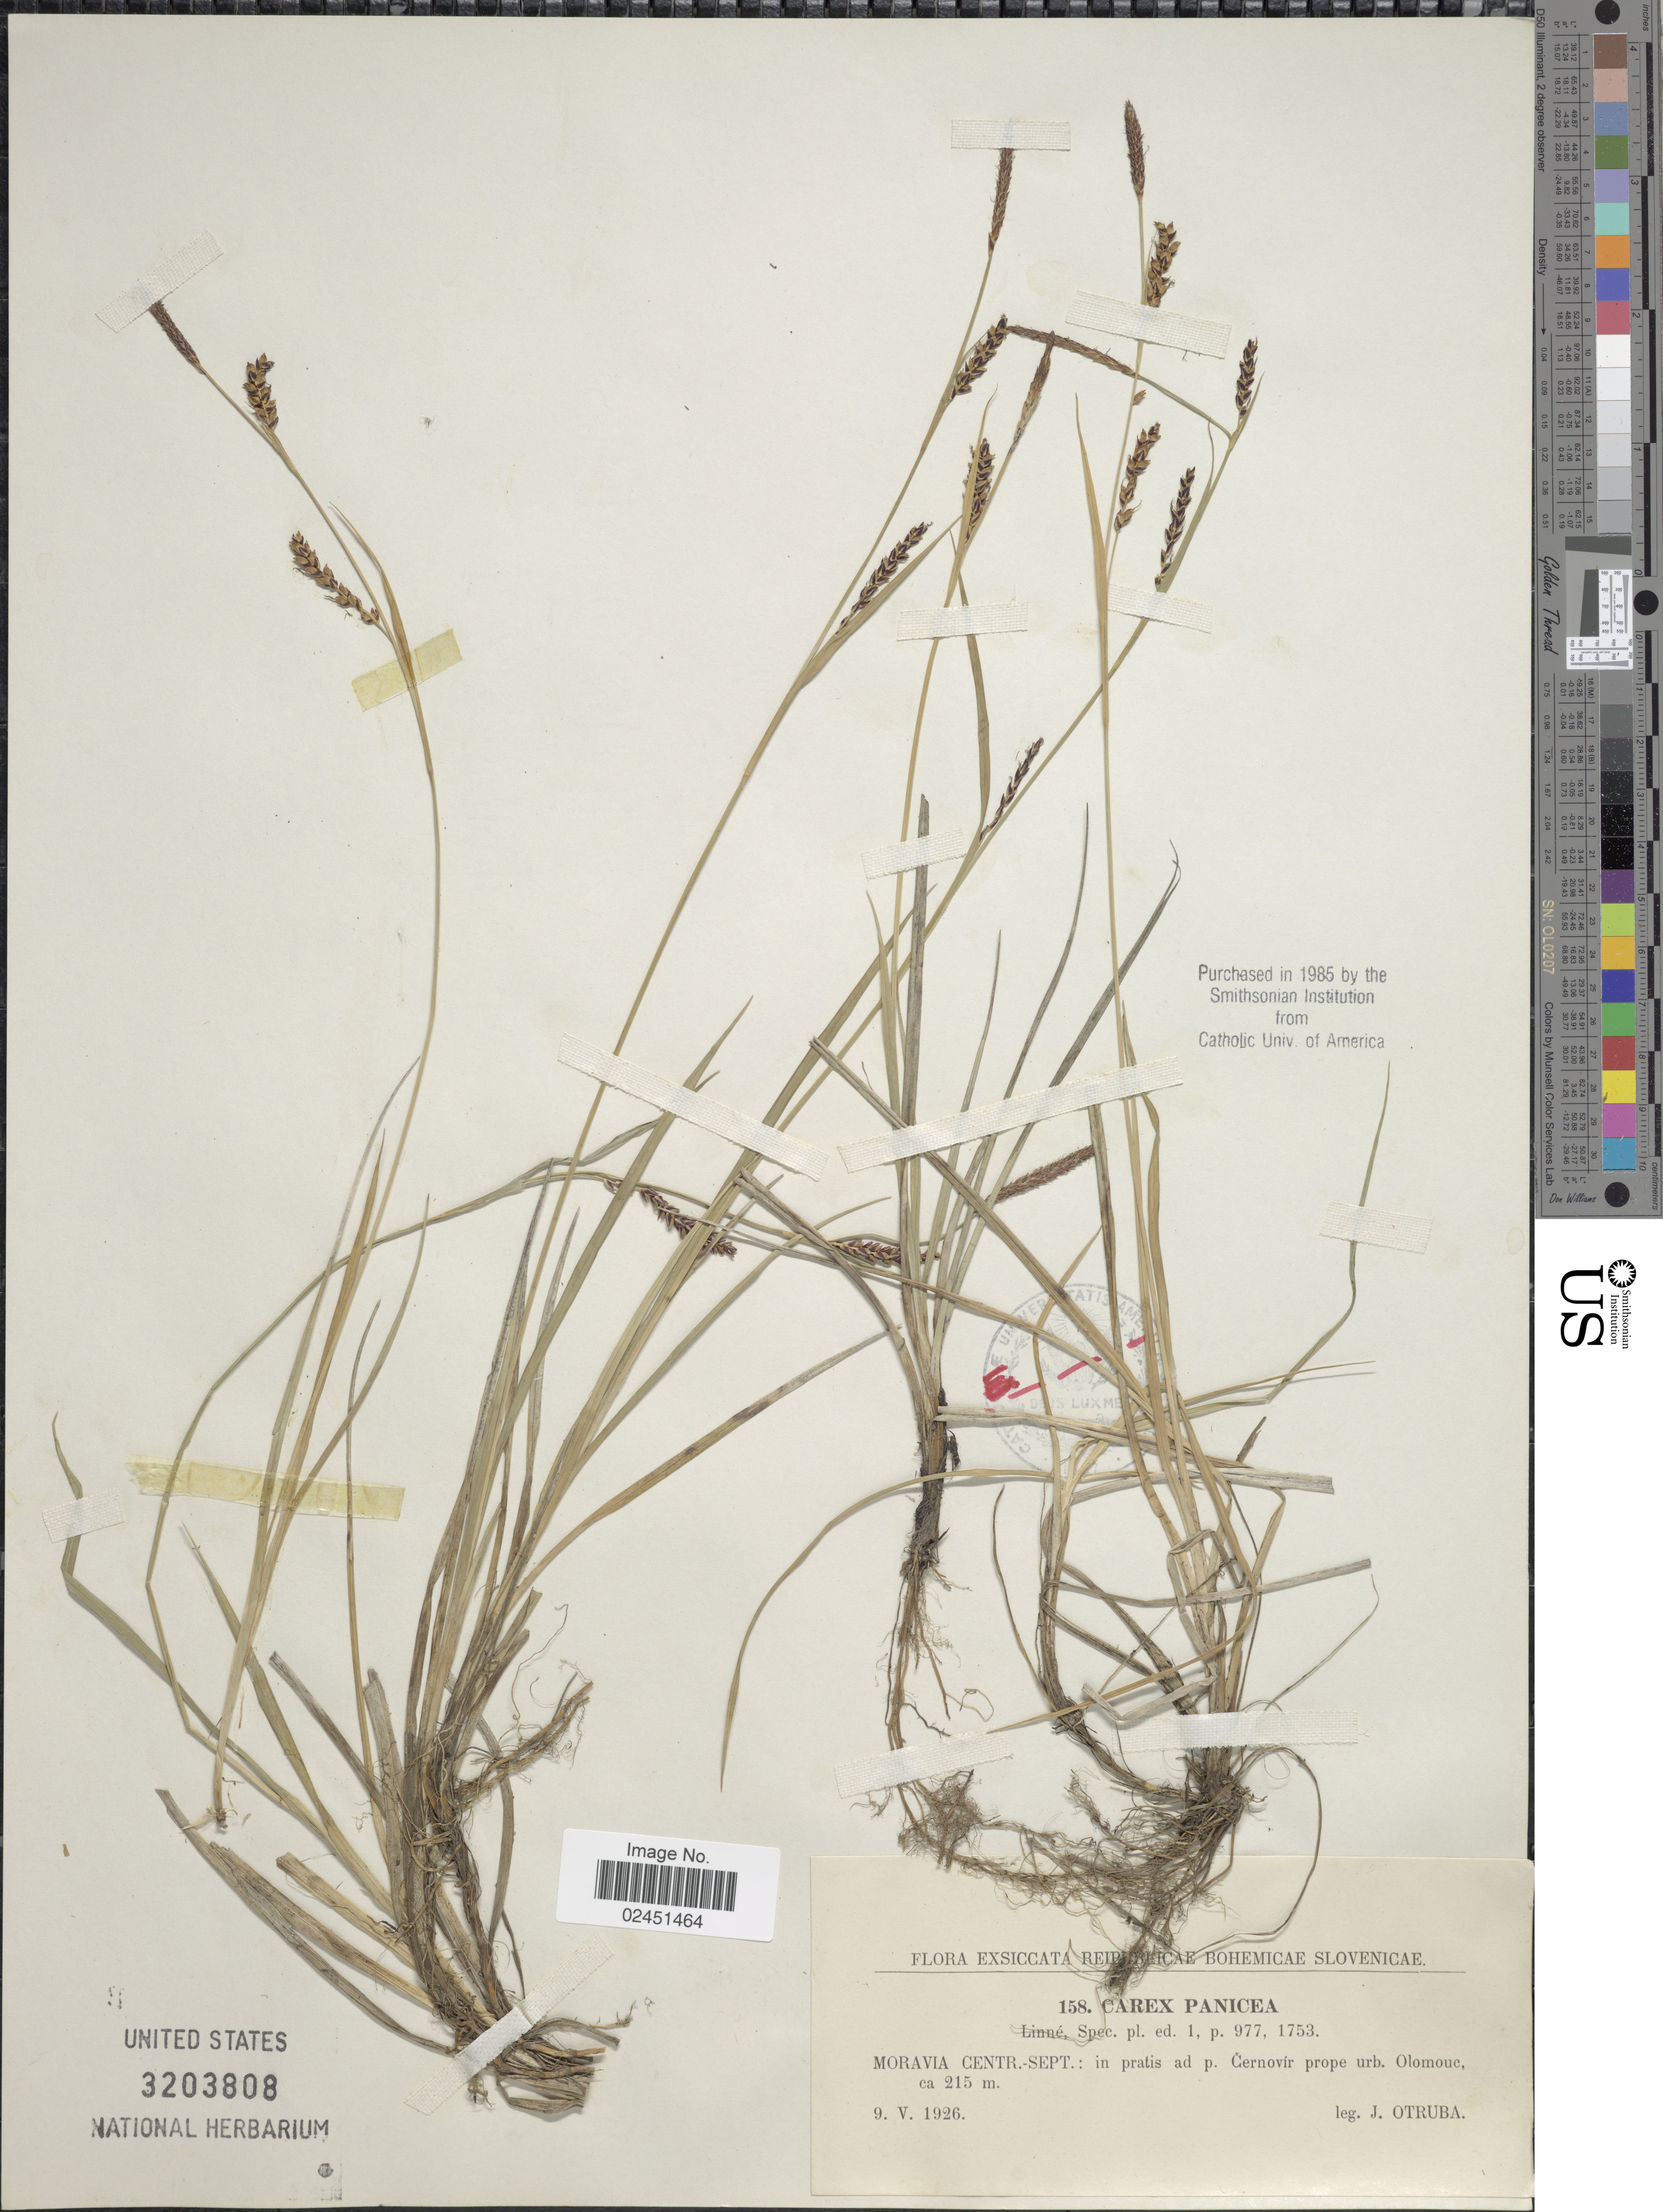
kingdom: Plantae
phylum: Tracheophyta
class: Liliopsida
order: Poales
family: Cyperaceae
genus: Carex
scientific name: Carex panicea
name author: L.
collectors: J. Otruba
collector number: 158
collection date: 1926-05-09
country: Czechia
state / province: Olomouc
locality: Reipublicae Bohemicae Slovenicae, Moravia Centr.-Sept.: in pratis ad p. Cernovir prope urb.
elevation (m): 215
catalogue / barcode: US 3203808